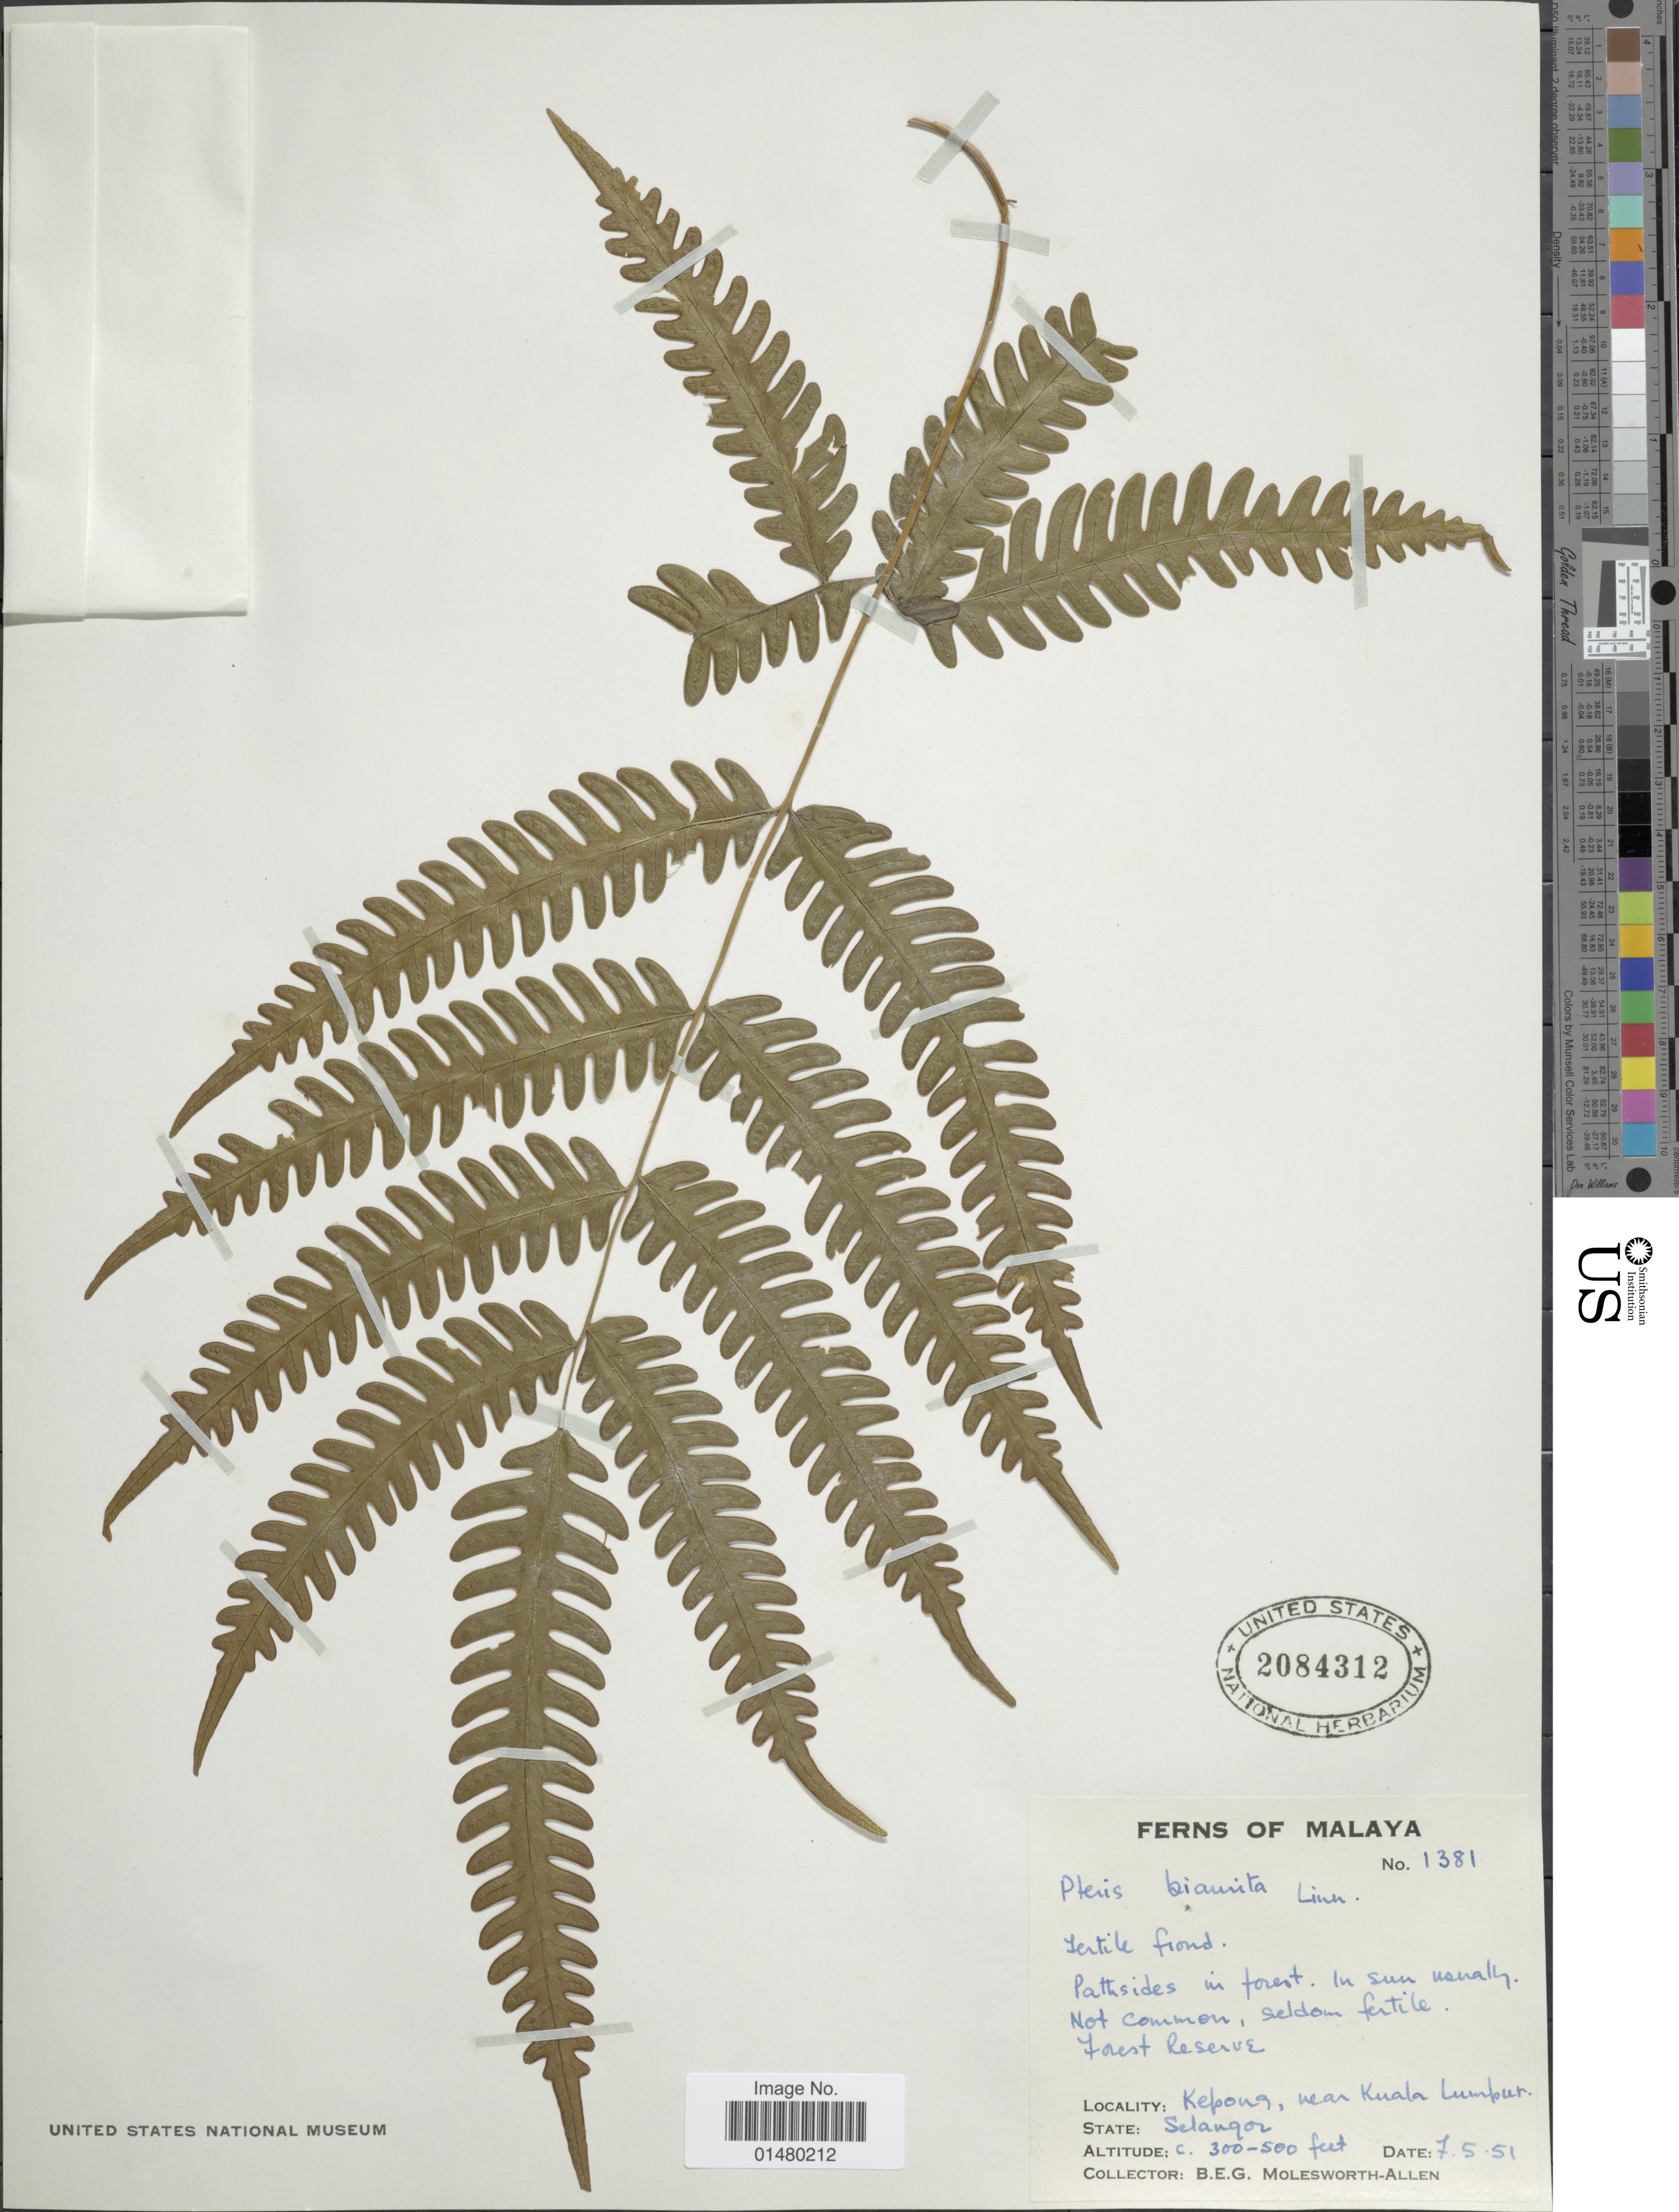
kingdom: Plantae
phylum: Tracheophyta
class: Polypodiopsida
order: Polypodiales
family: Pteridaceae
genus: Pteris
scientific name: Pteris biaurita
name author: L.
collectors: B. E. G. Molesworth-Allen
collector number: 1381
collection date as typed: Transcribed d/m/y: 7/5/51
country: Malaysia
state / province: Selangor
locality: Malaya, Forest Reserve, Kepong, near Kuala Lumpur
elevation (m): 91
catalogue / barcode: US 2084312